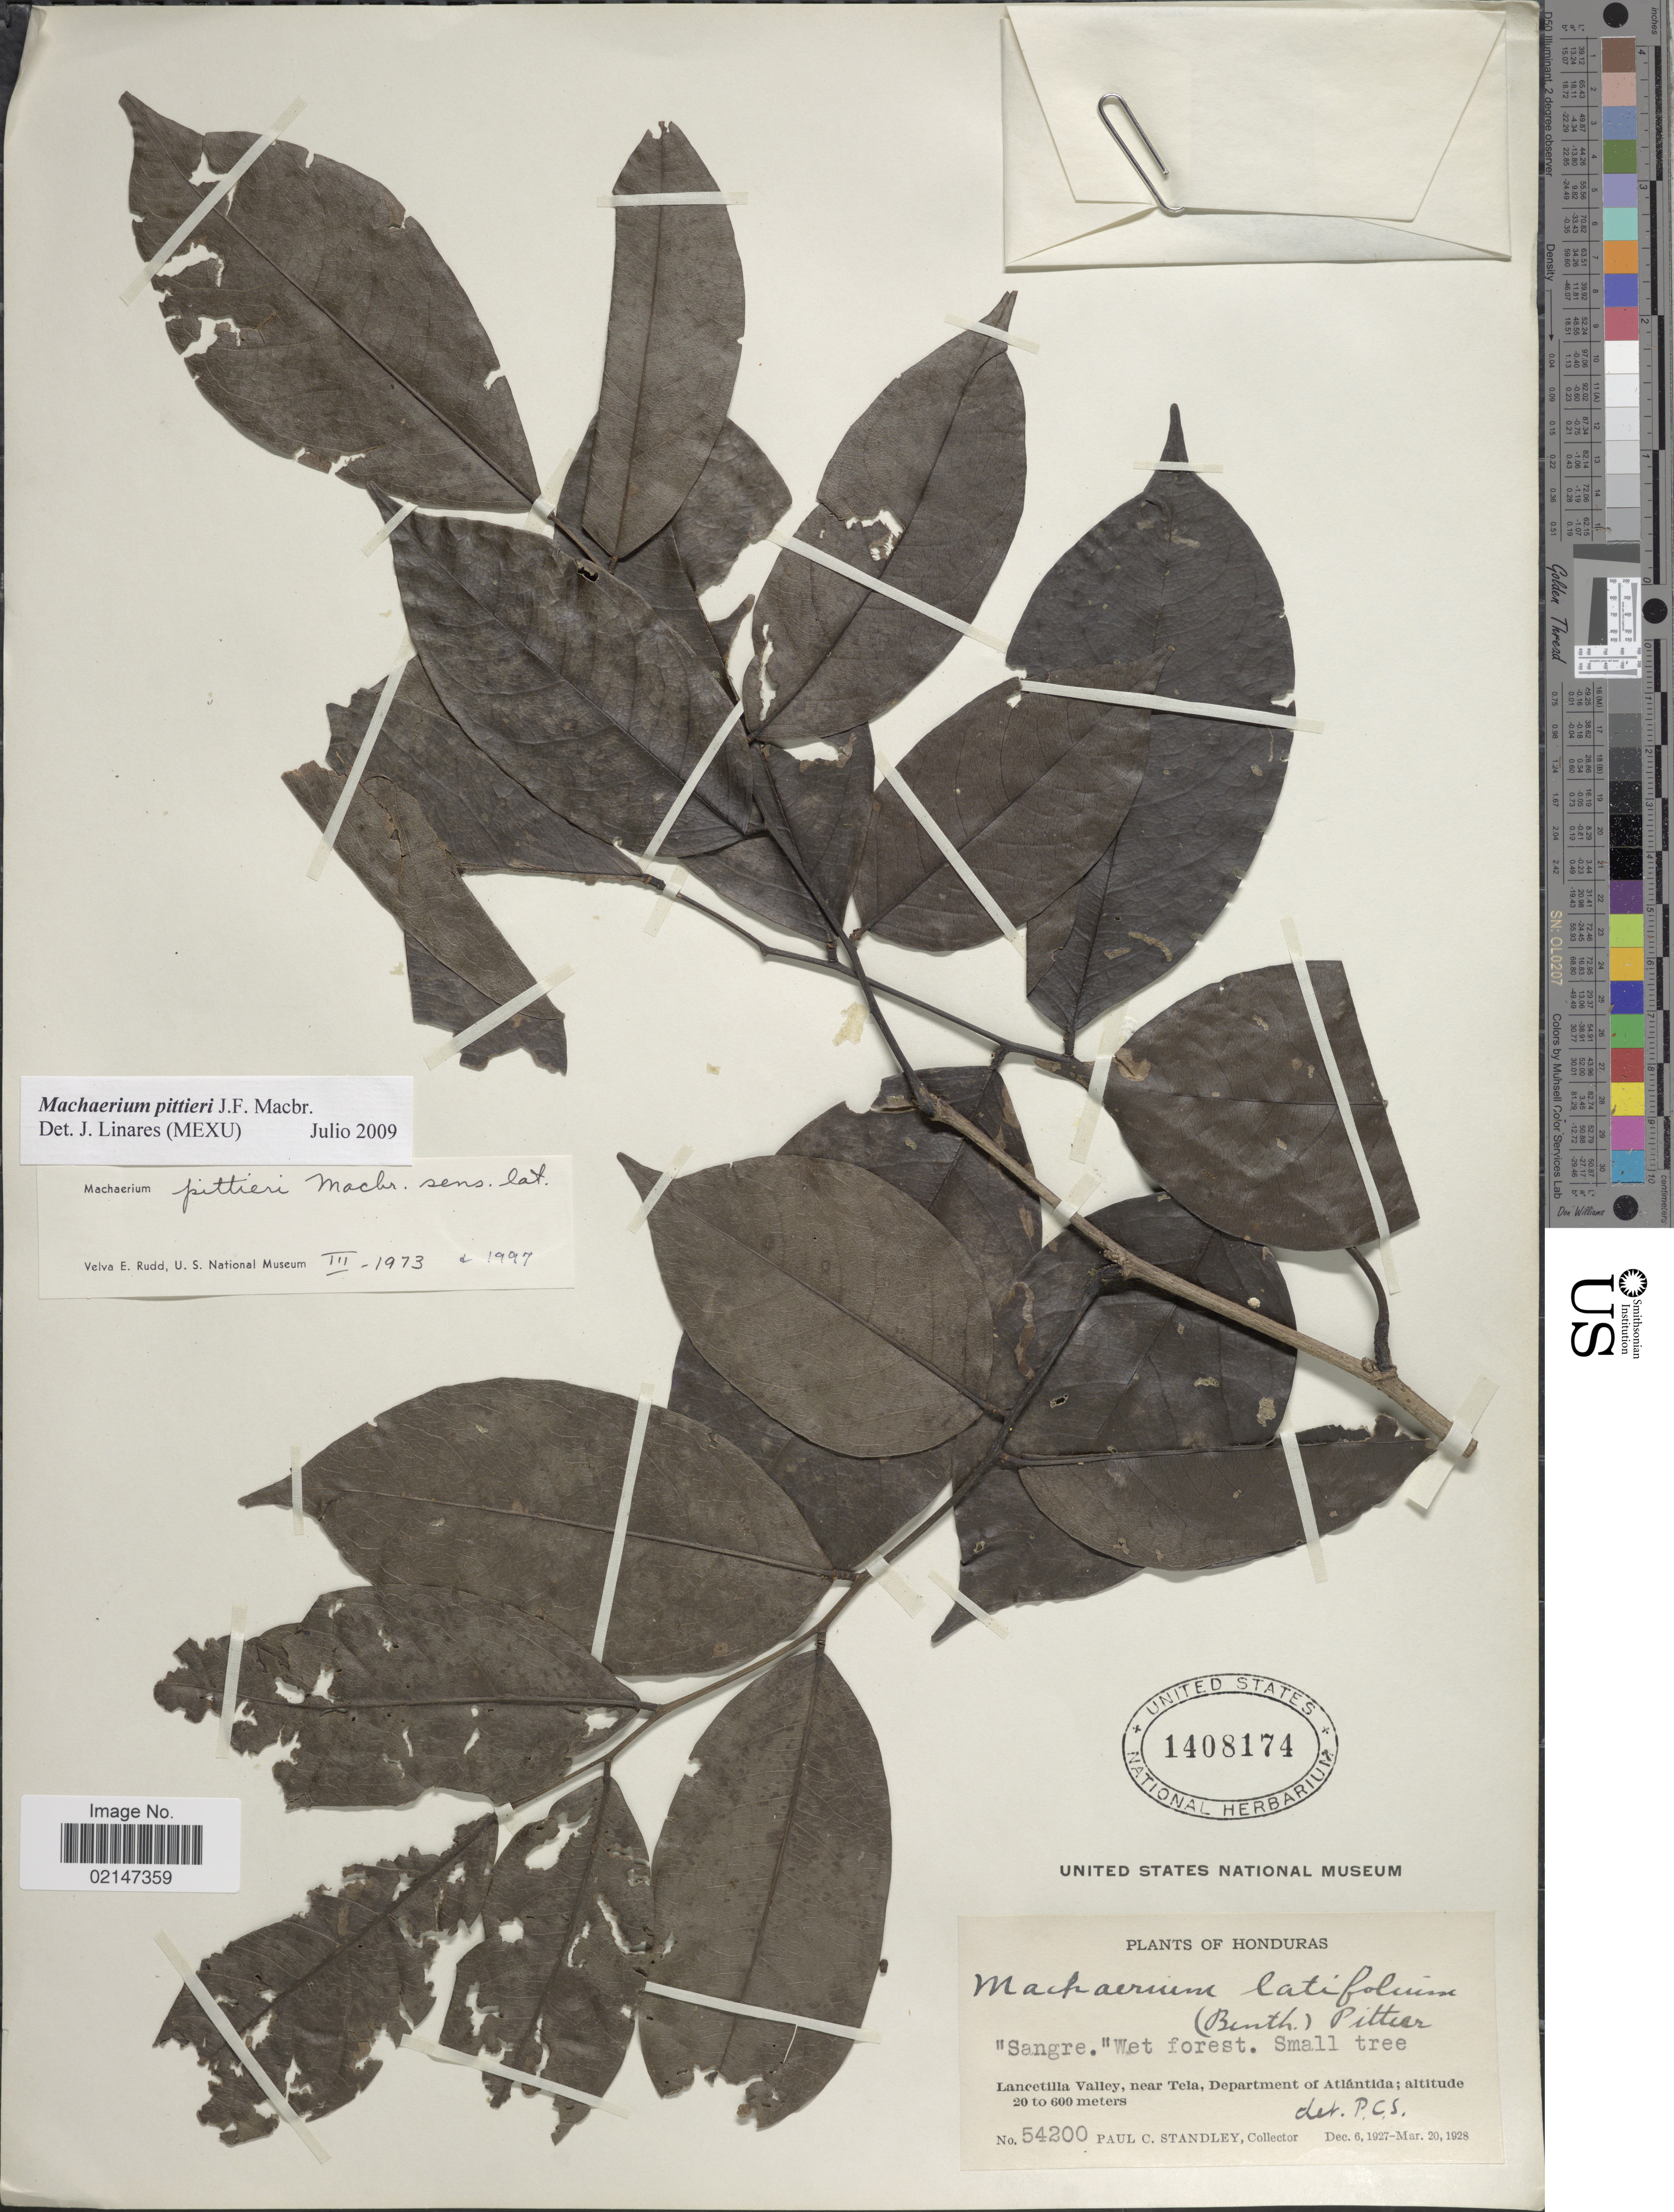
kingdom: Plantae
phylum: Tracheophyta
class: Magnoliopsida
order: Fabales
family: Fabaceae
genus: Machaerium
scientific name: Machaerium pittieri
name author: J.F. Macbr.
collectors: P. C. Standley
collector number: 54200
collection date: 1927-12-06/1928-03-20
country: Honduras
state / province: Atlántida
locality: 'Sangre' Wet forest. Lancetilla Valley, near Tela, Department of Atlántida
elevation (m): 20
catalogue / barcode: US 1408174